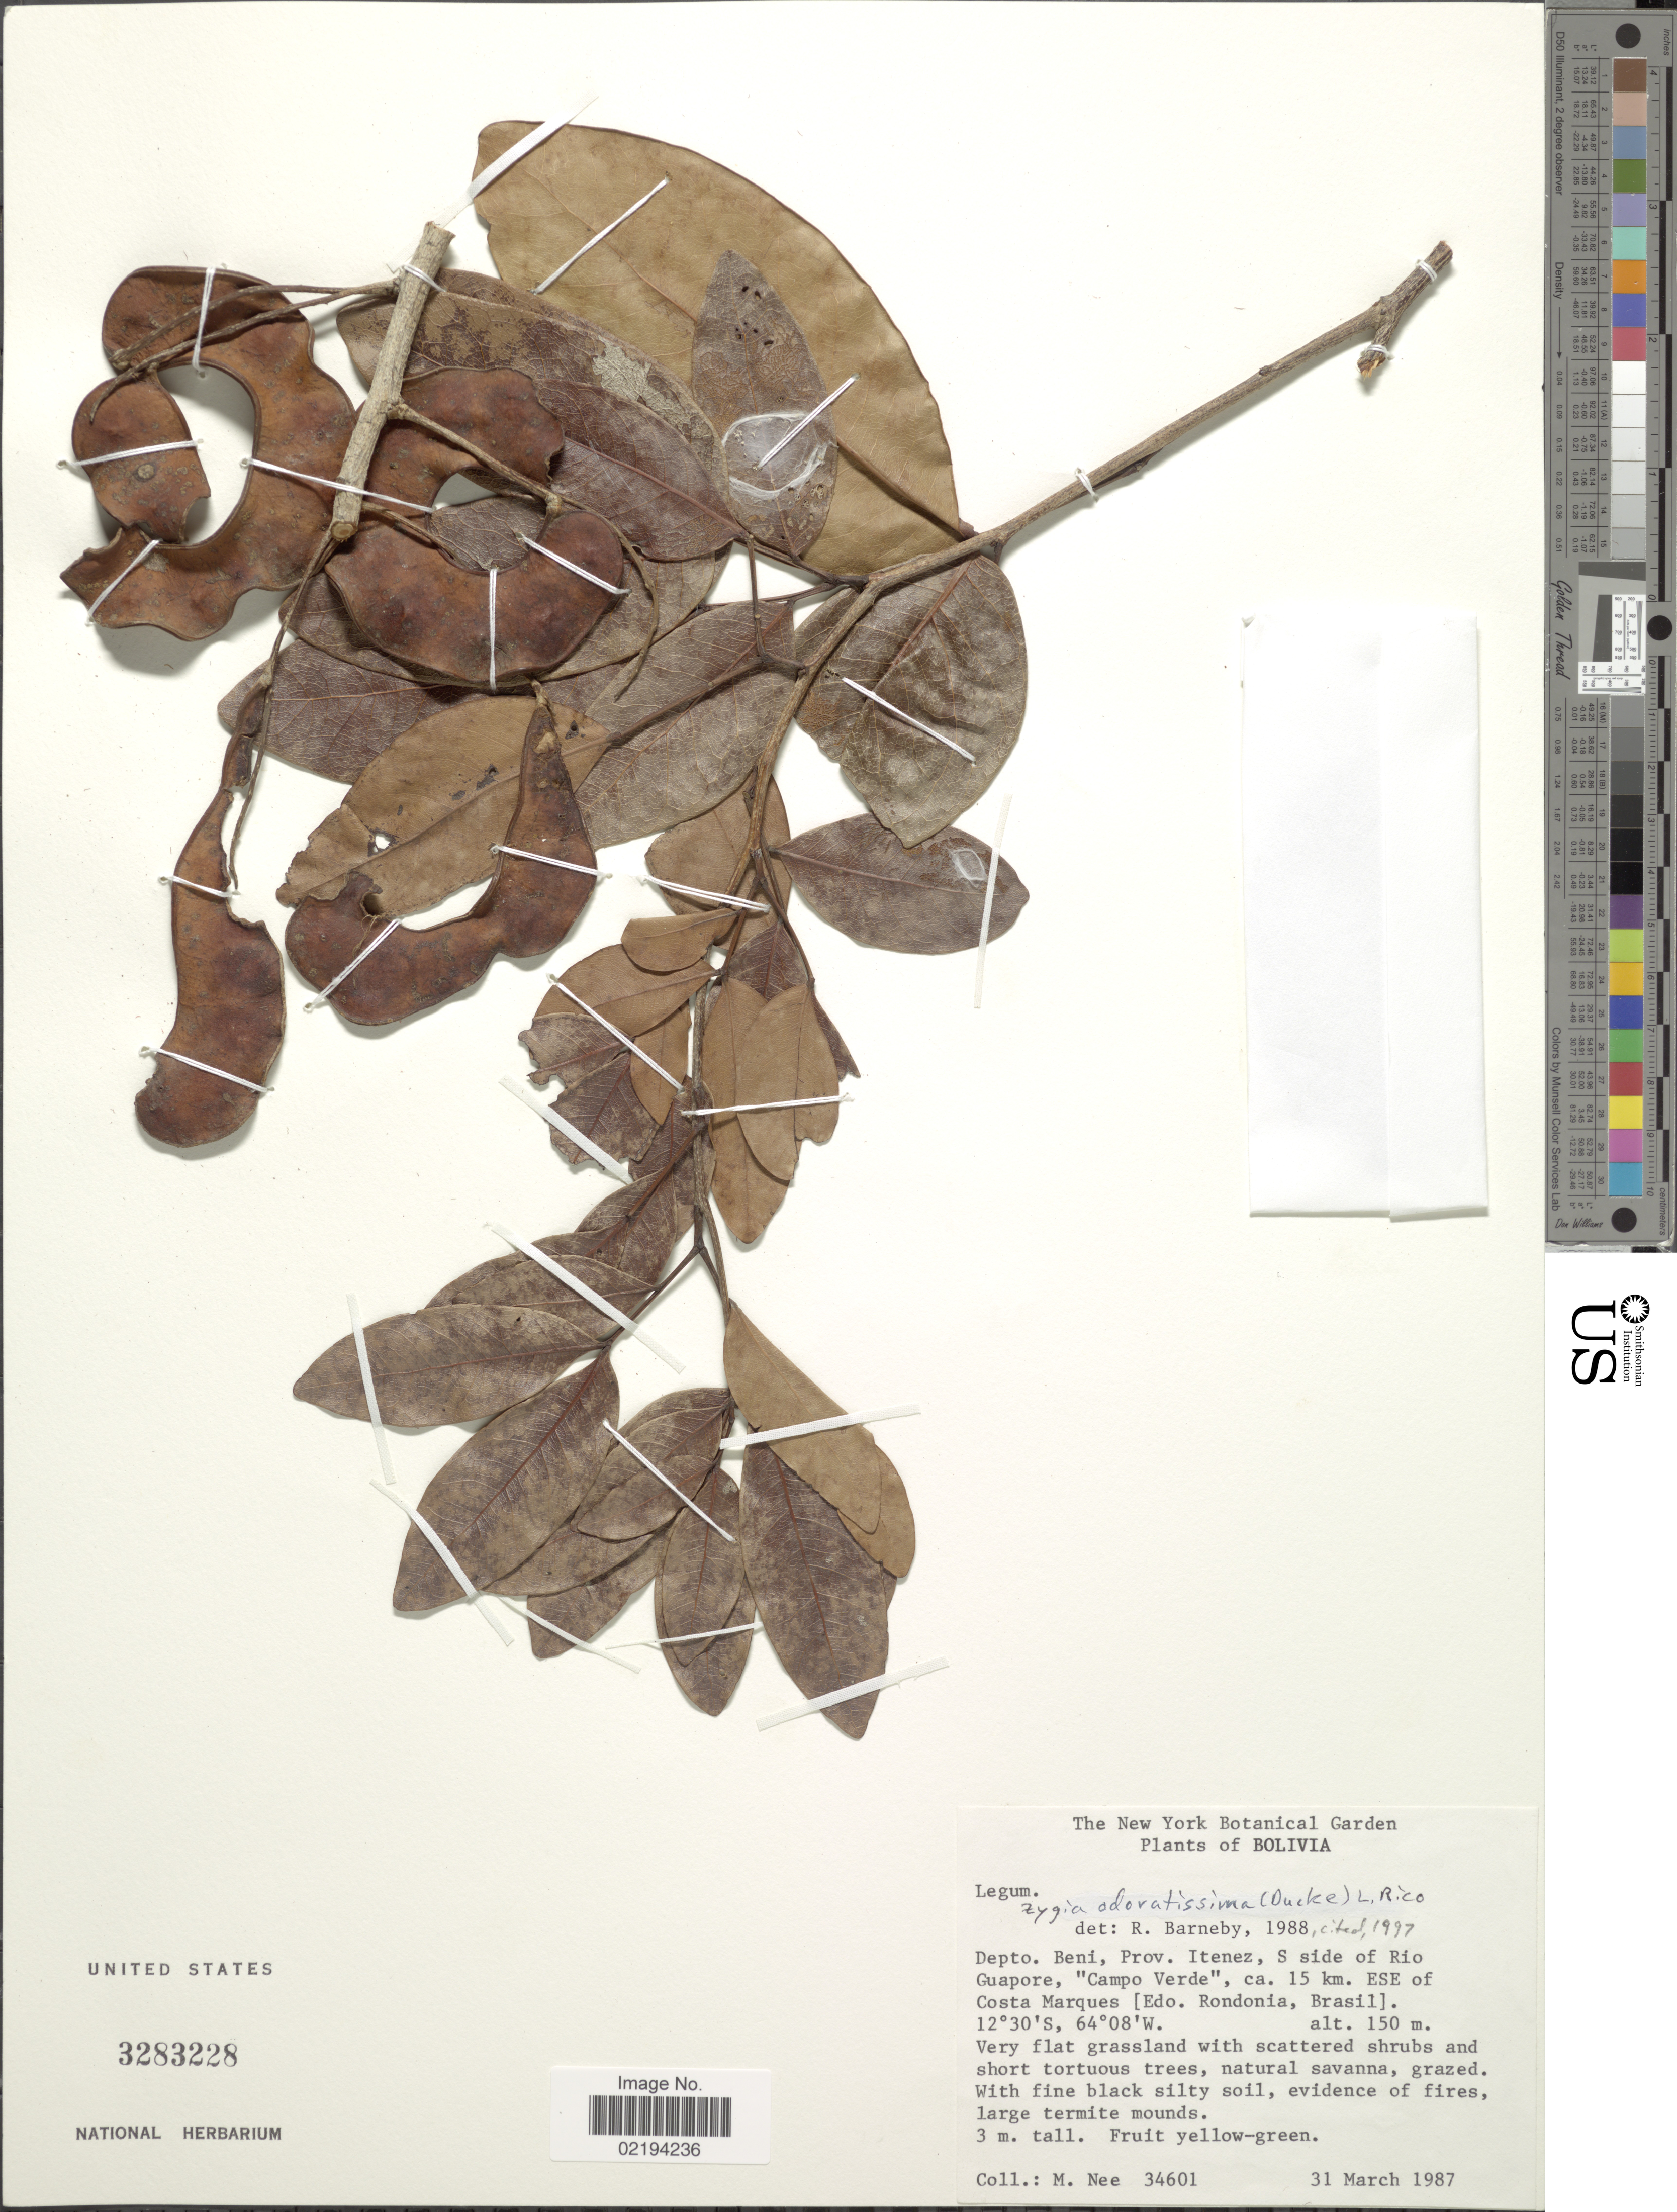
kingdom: Plantae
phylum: Tracheophyta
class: Magnoliopsida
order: Fabales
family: Fabaceae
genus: Zygia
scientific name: Zygia odoratissima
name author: (Ducke) L. Rico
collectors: M. Nee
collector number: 34601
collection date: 1987-03-31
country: Bolivia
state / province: Beni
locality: Prov. Itenez, S side of Rio Guapore, "Campo Verde", ca. 15 km. ESE of Costa Marques (Edo. Rondonia, Brasil).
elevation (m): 150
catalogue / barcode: US 3283228